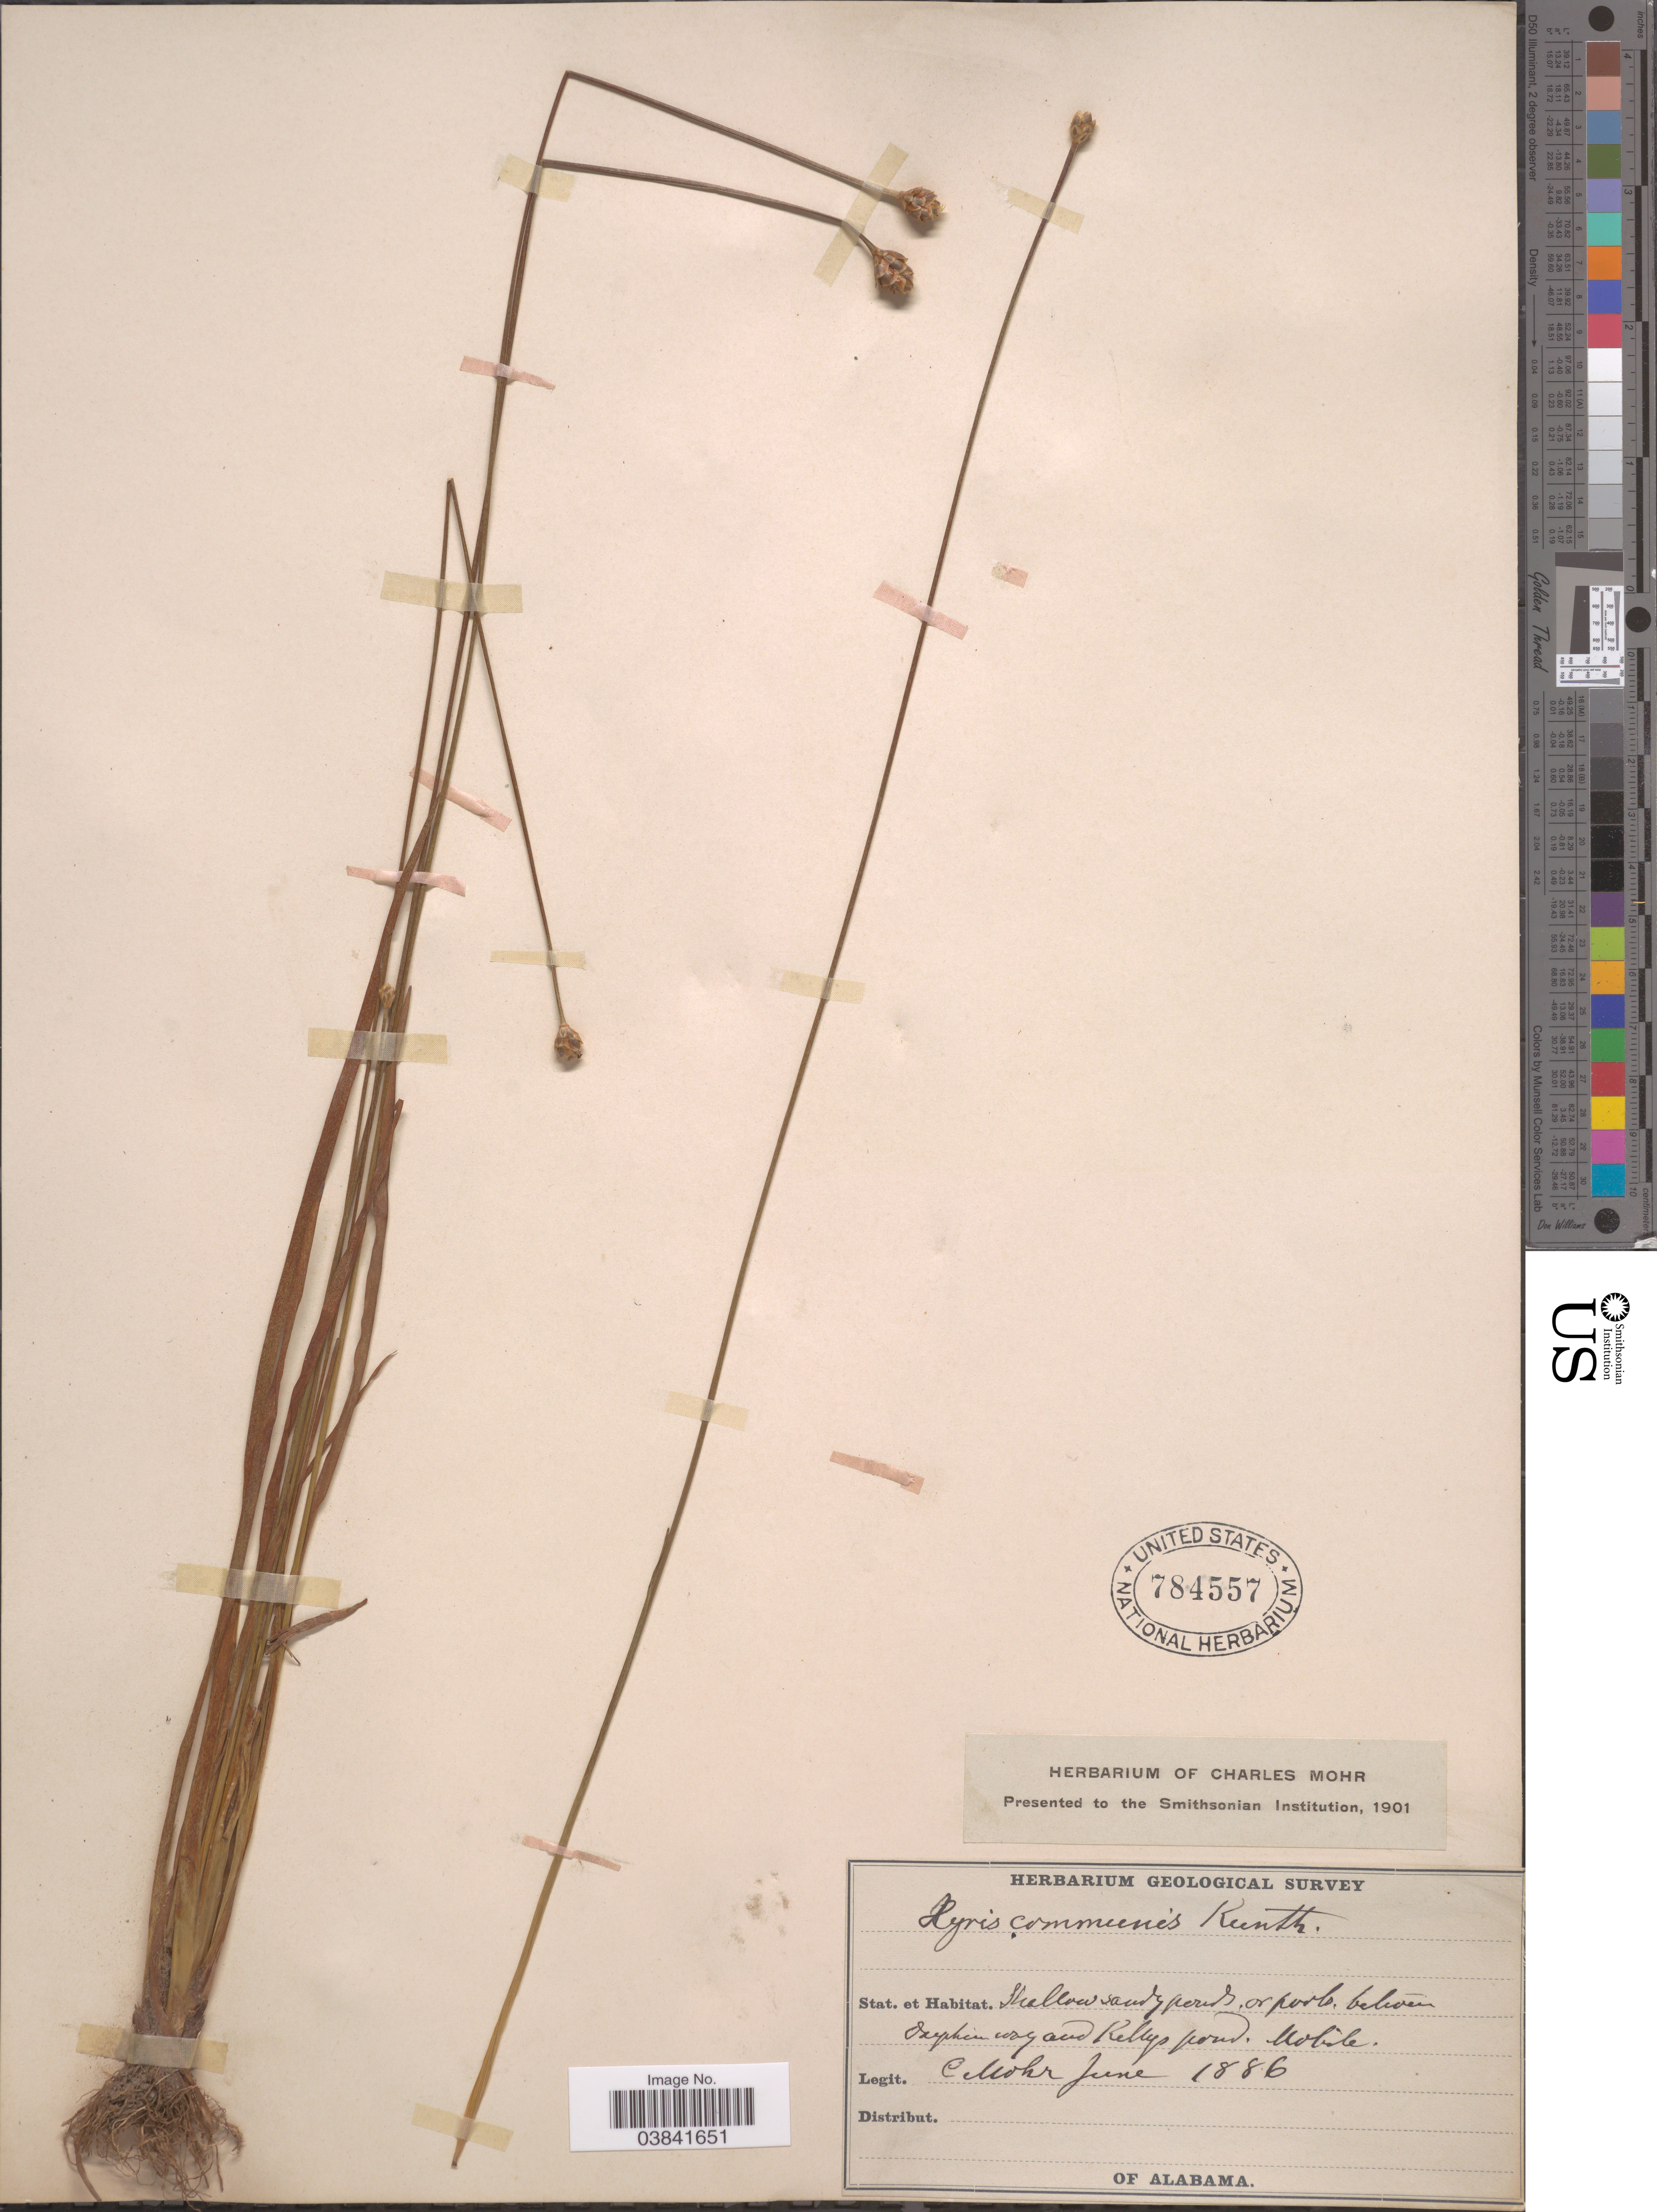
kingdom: Plantae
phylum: Tracheophyta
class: Liliopsida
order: Poales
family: Xyridaceae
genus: Xyris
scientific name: Xyris jupicai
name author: Rich.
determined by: Strong, Mark T., (BOT), Smithsonian Institution - National Museum of Natural History (UNITED STATES)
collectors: C. T. Mohr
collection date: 1886-06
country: United States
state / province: Alabama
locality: Between Dauphin way and Kelly's Pond. Mobile.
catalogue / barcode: US 784557